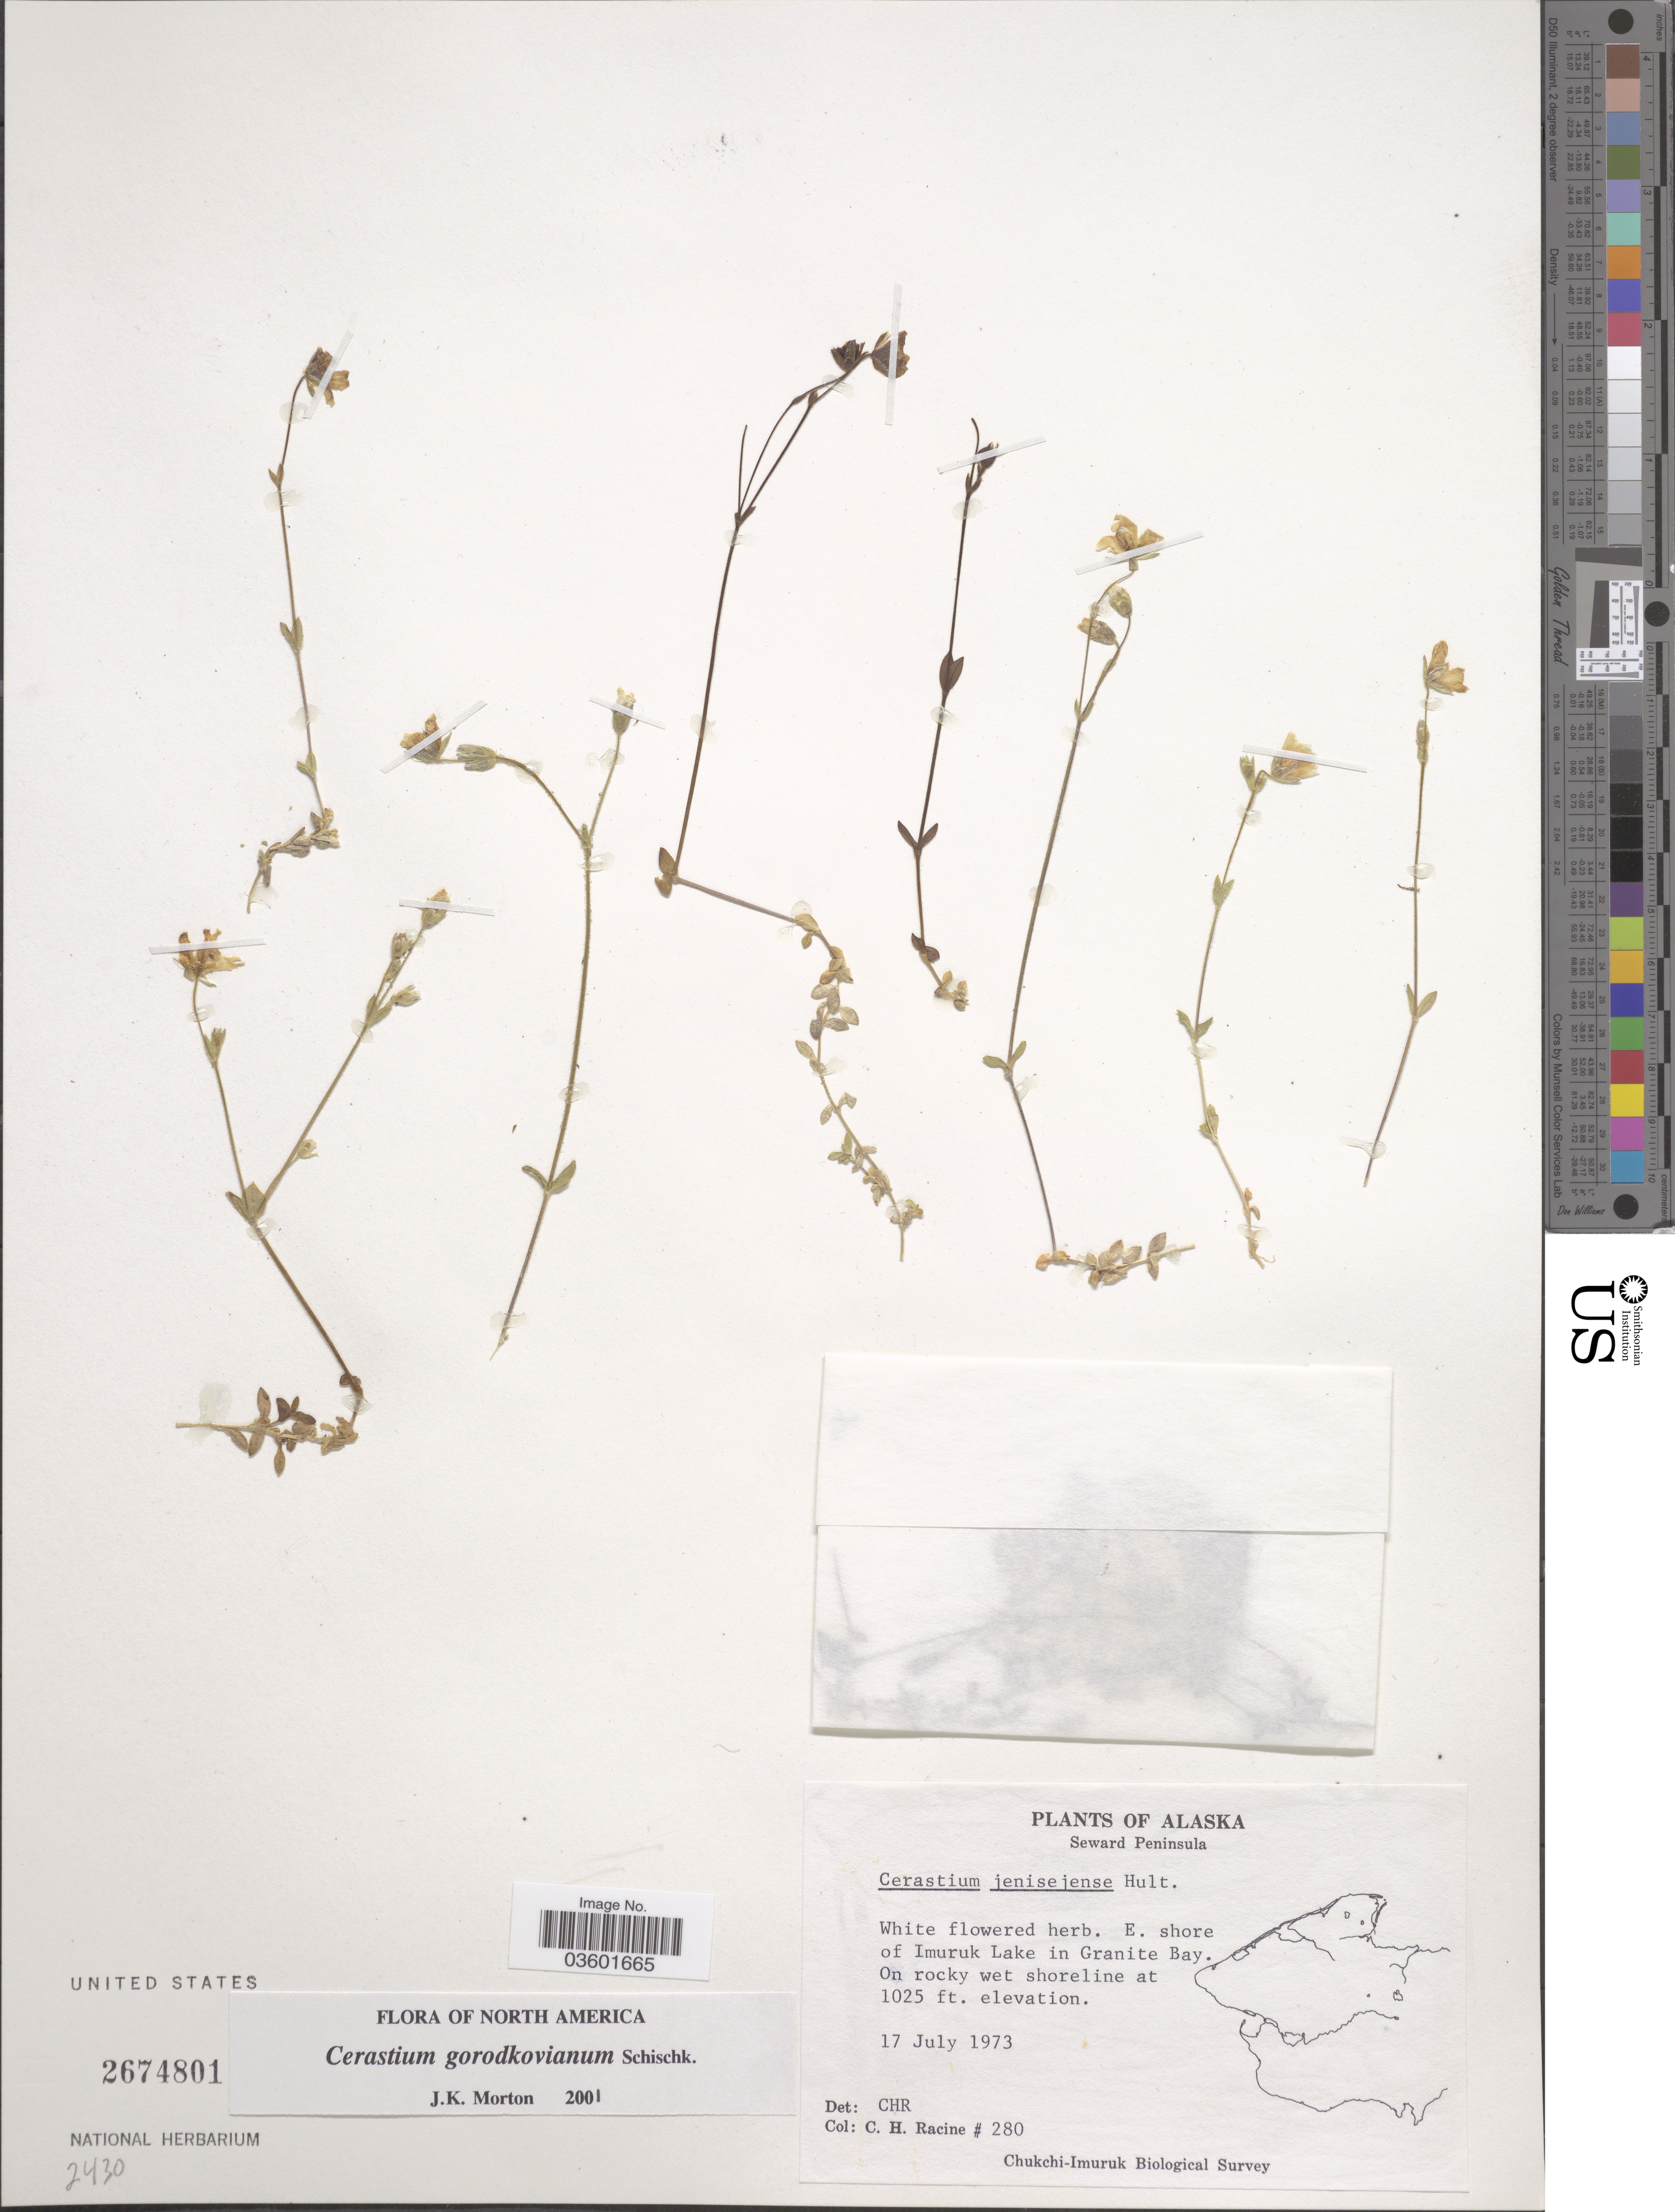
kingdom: Plantae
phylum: Tracheophyta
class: Magnoliopsida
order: Caryophyllales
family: Caryophyllaceae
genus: Cerastium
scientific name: Cerastium gorodkovianum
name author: Schischk.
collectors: C. Racine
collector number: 280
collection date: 1973-07-17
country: United States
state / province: Alaska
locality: Seward Peninsula. E. shore of Imuruk Lake in Granite Bay.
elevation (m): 312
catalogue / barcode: US 2674801